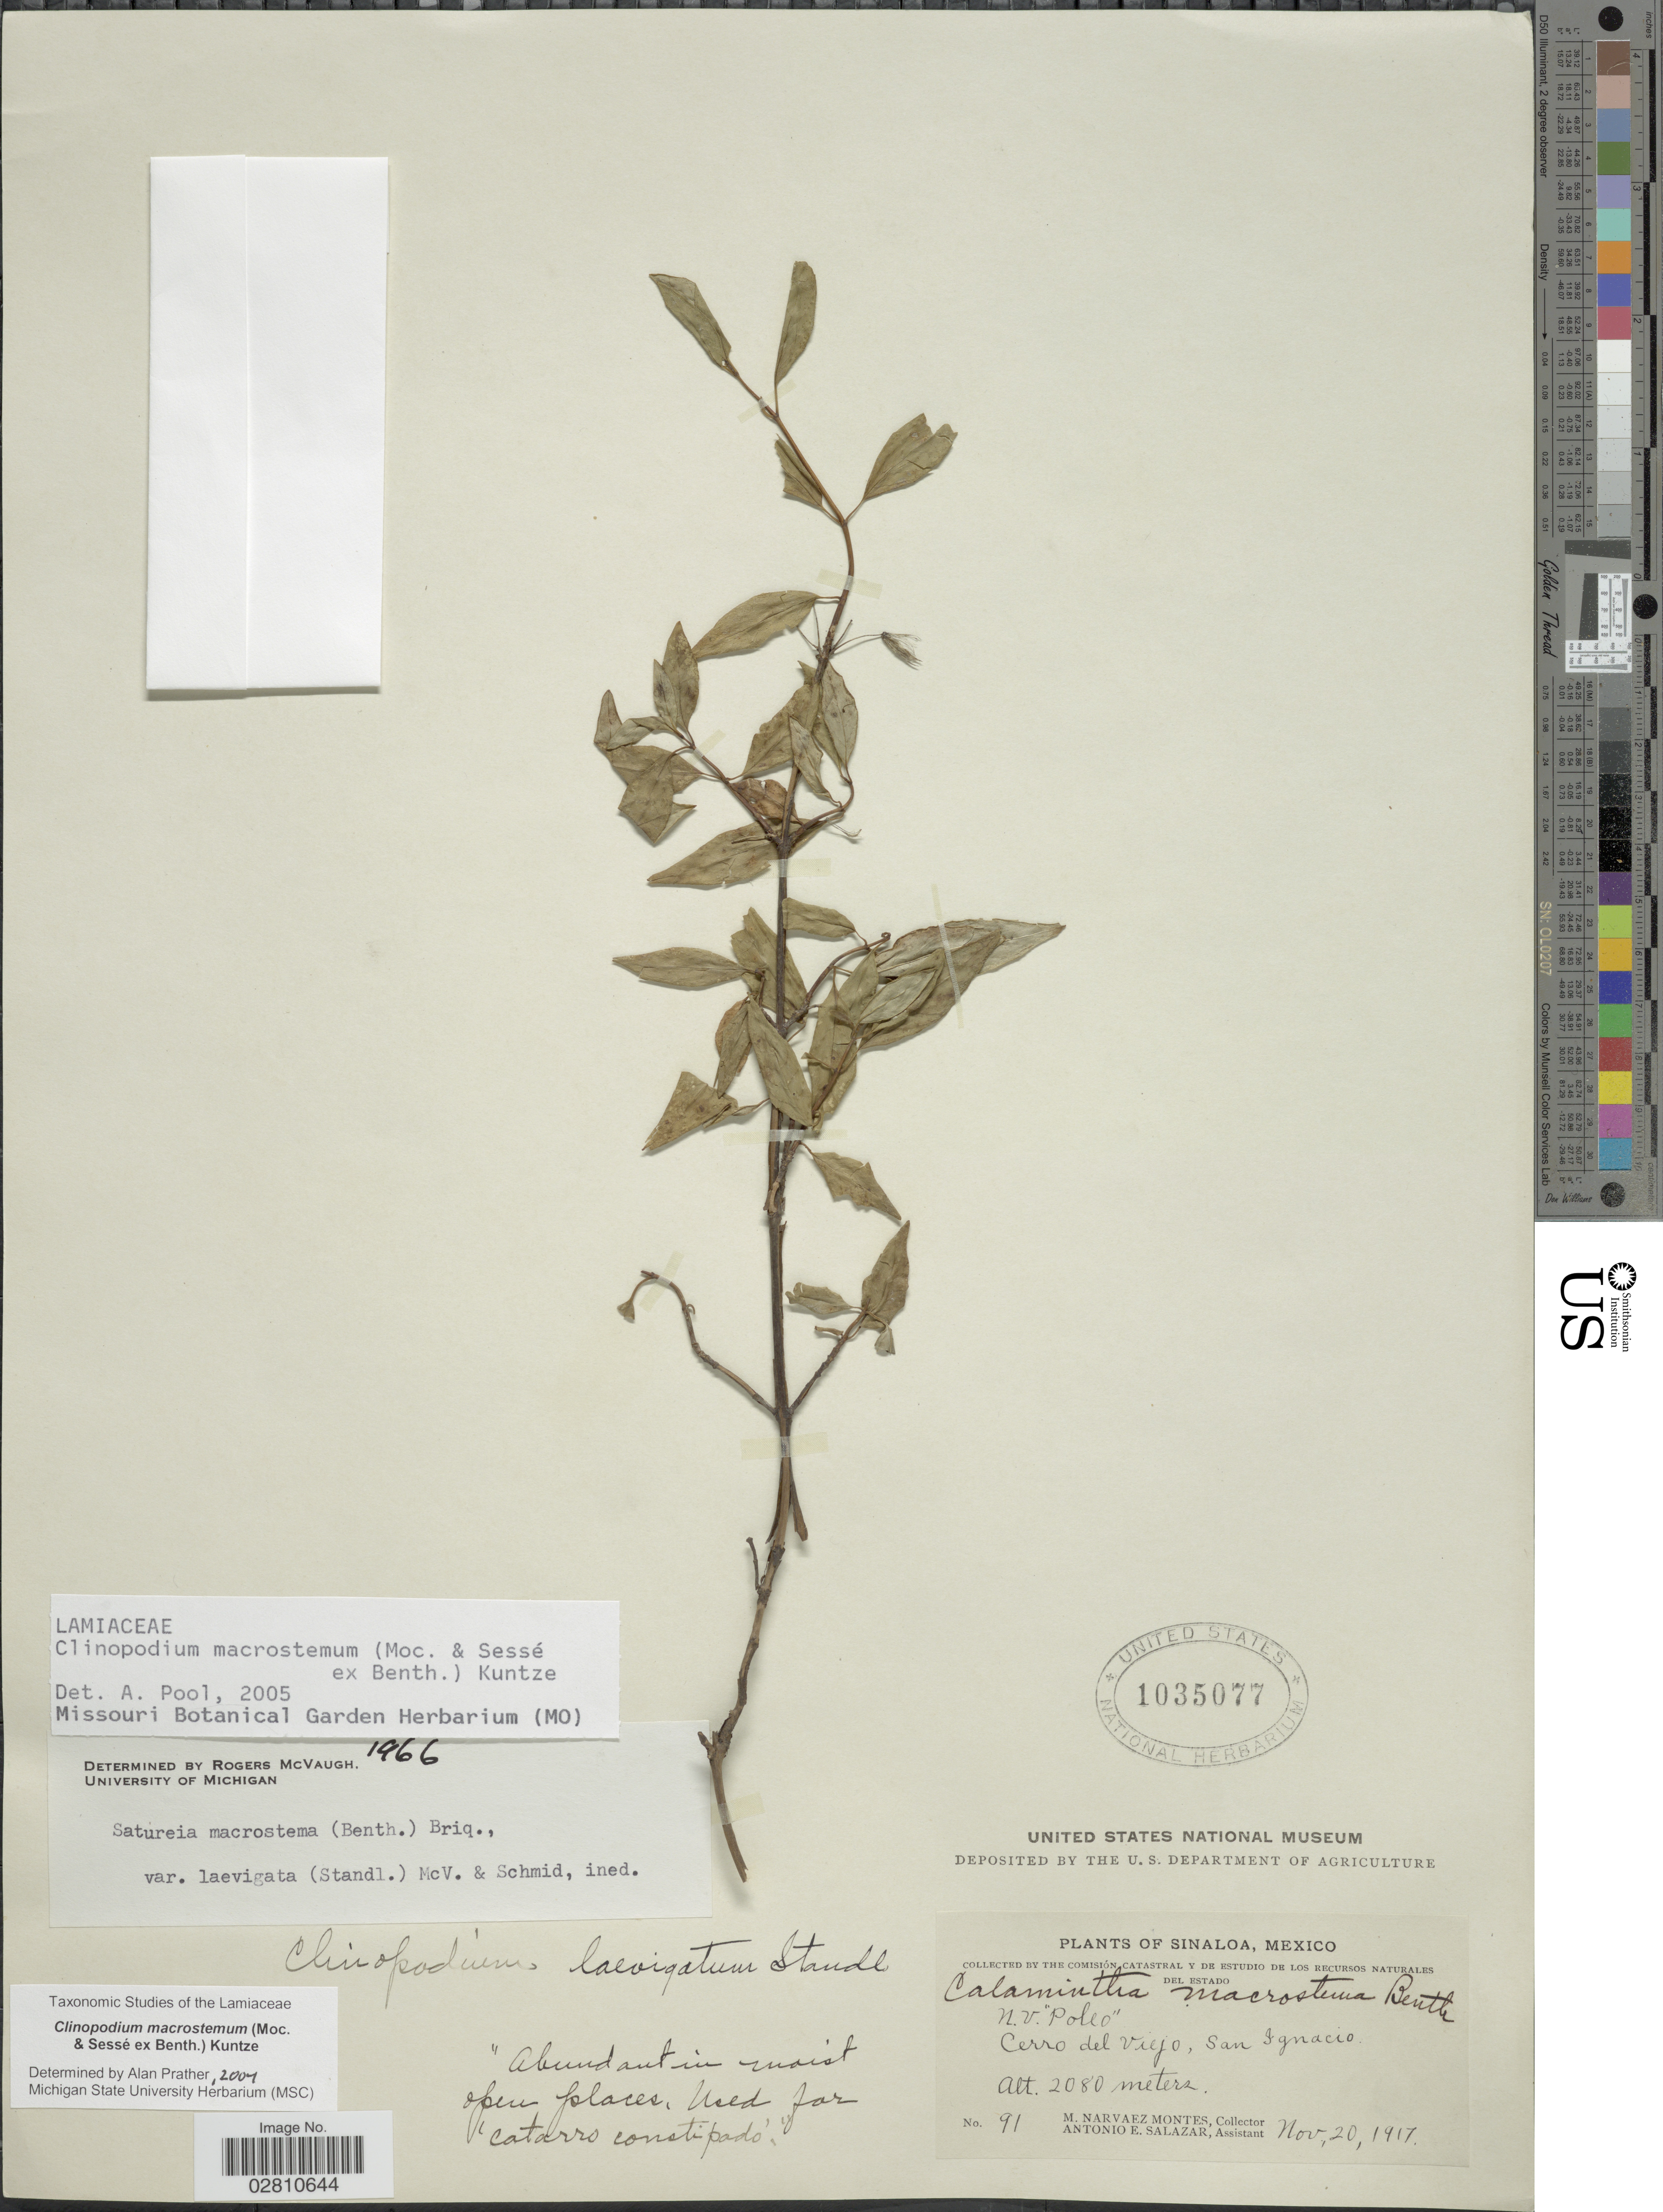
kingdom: Plantae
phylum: Tracheophyta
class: Magnoliopsida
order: Lamiales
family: Lamiaceae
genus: Clinopodium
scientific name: Clinopodium macrostemum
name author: (Moc. & Sessé ex Benth.) Kuntze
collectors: M. Navarez Montes & A. E. Salazar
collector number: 91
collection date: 1917-11-20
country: Mexico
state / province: Sinaloa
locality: Cerro del Viejo, San Ignacio.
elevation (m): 2080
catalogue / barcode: US 1035077